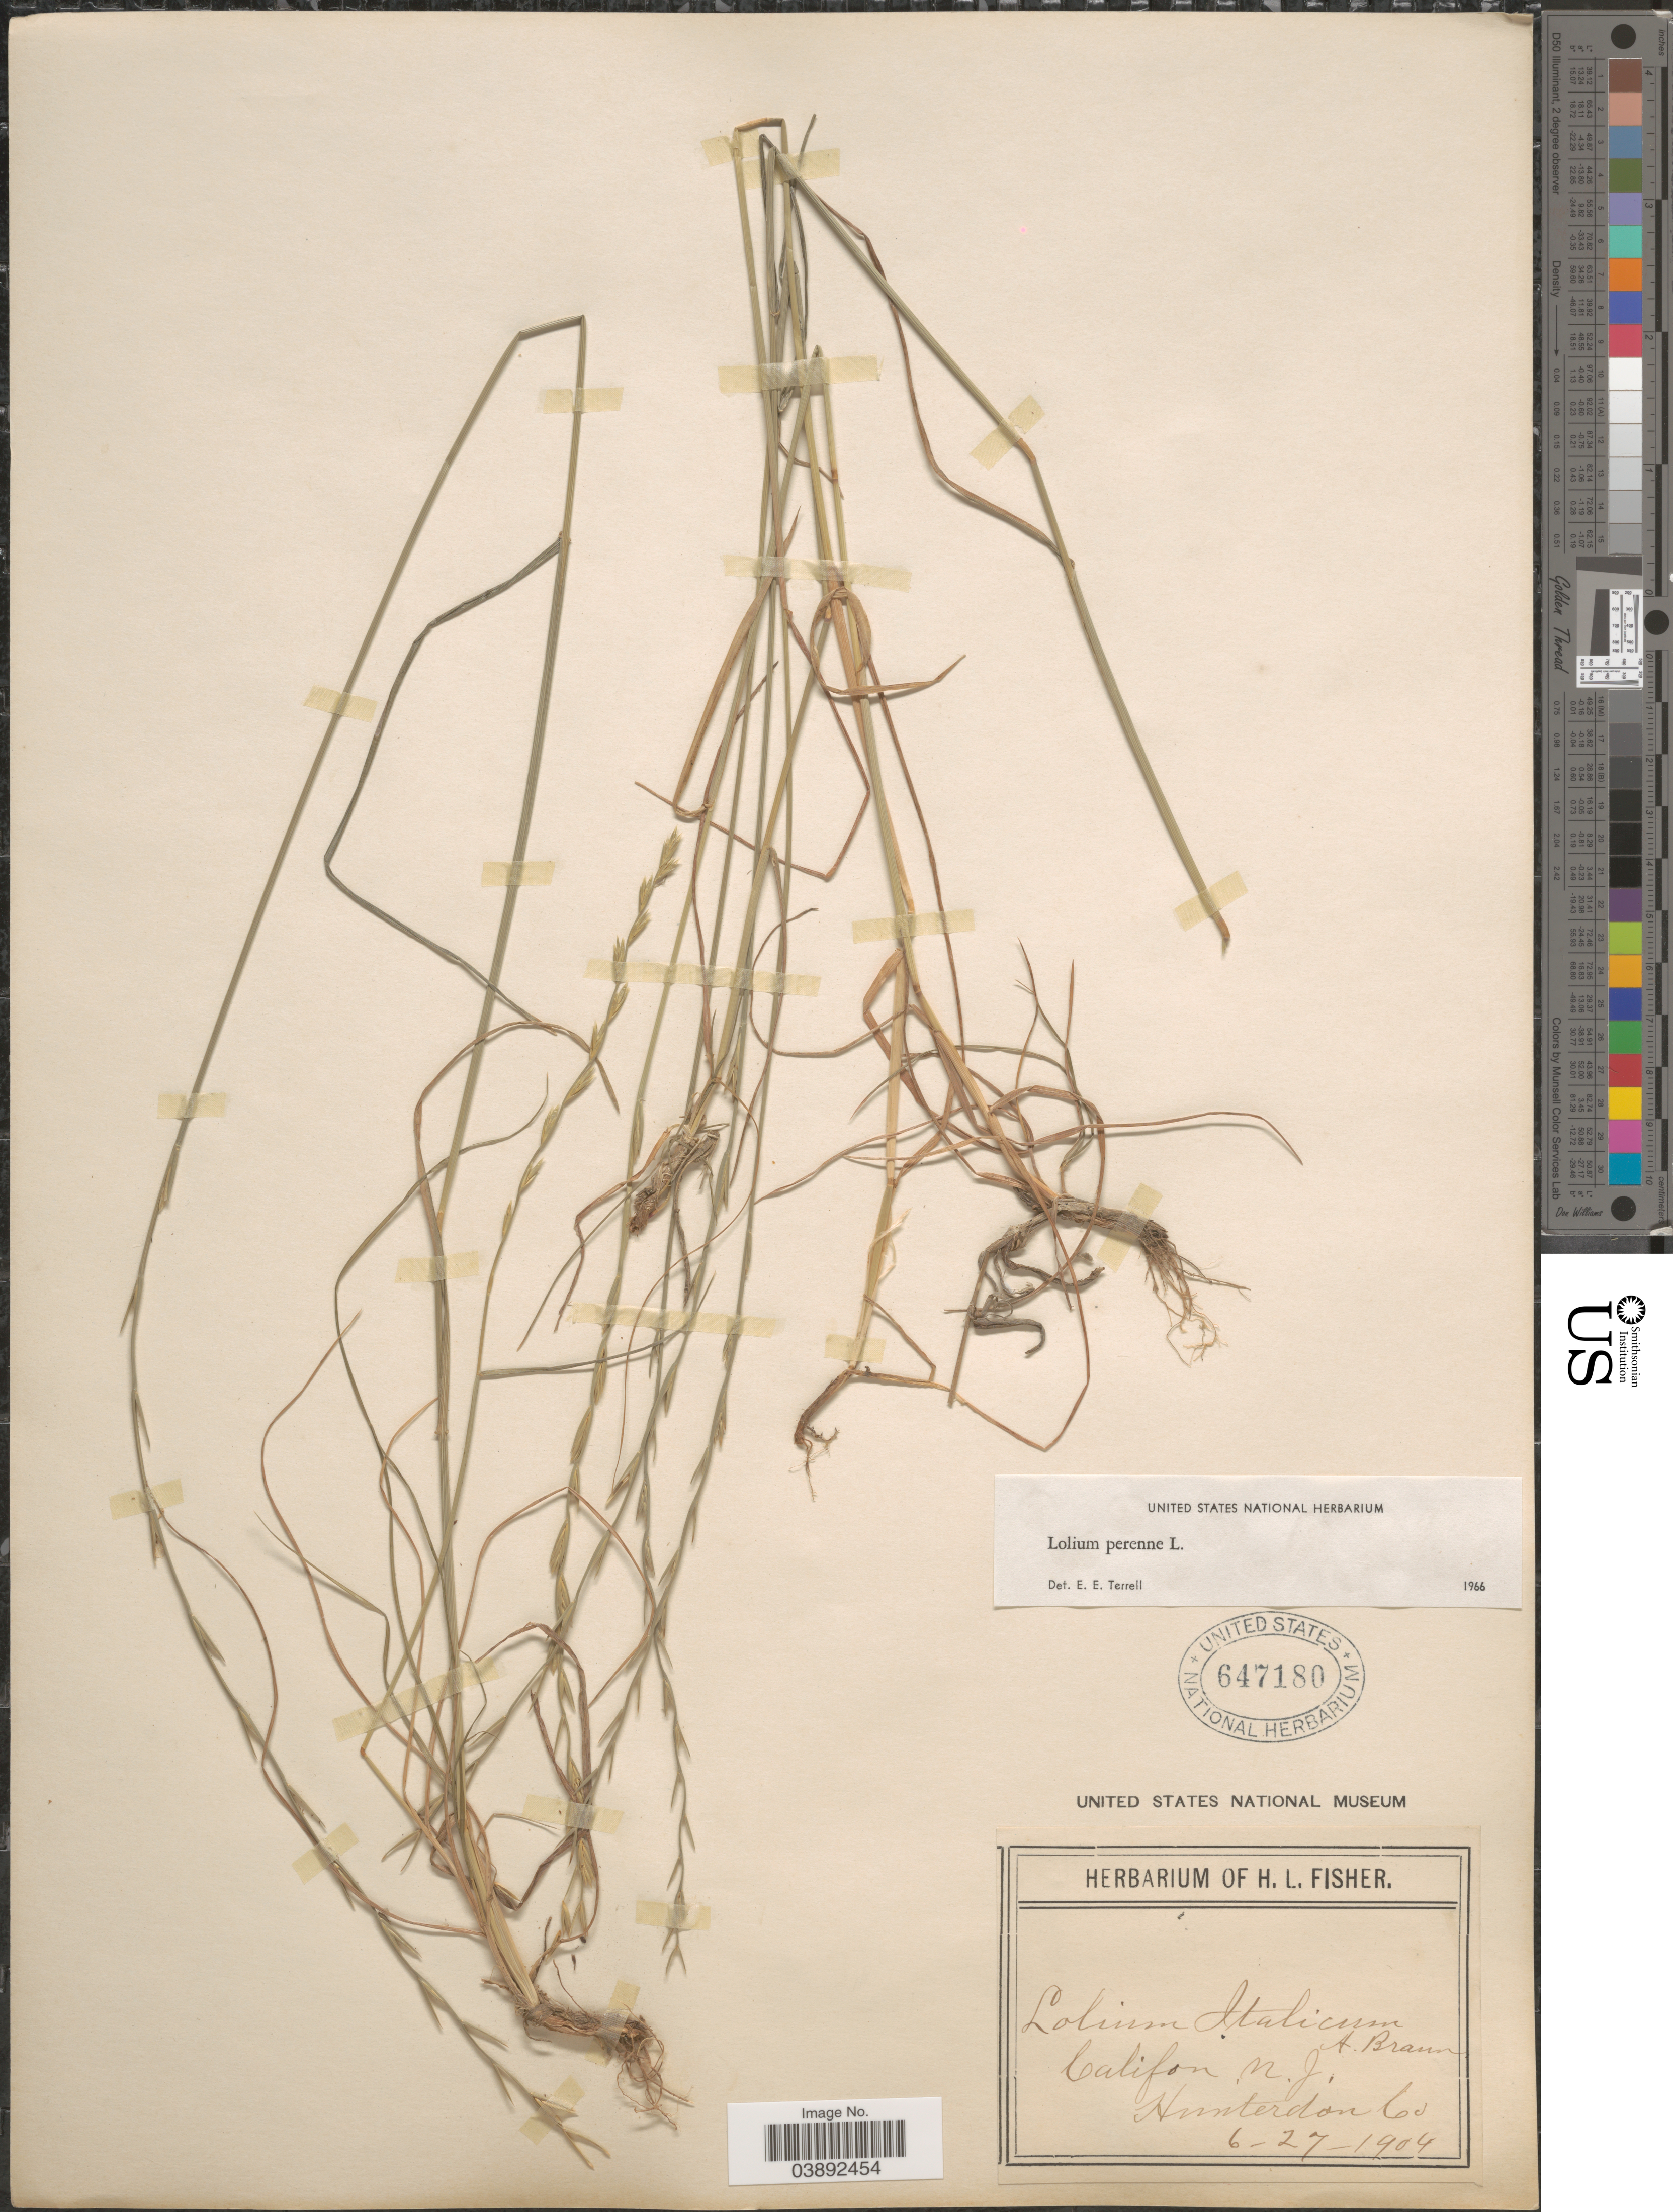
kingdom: Plantae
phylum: Tracheophyta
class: Liliopsida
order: Poales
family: Poaceae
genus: Lolium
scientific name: Lolium perenne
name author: L.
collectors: ex herb. of H. L. Fisher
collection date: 1904-06-27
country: United States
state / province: New Jersey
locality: Califon. Hunterdon Co.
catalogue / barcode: US 647180